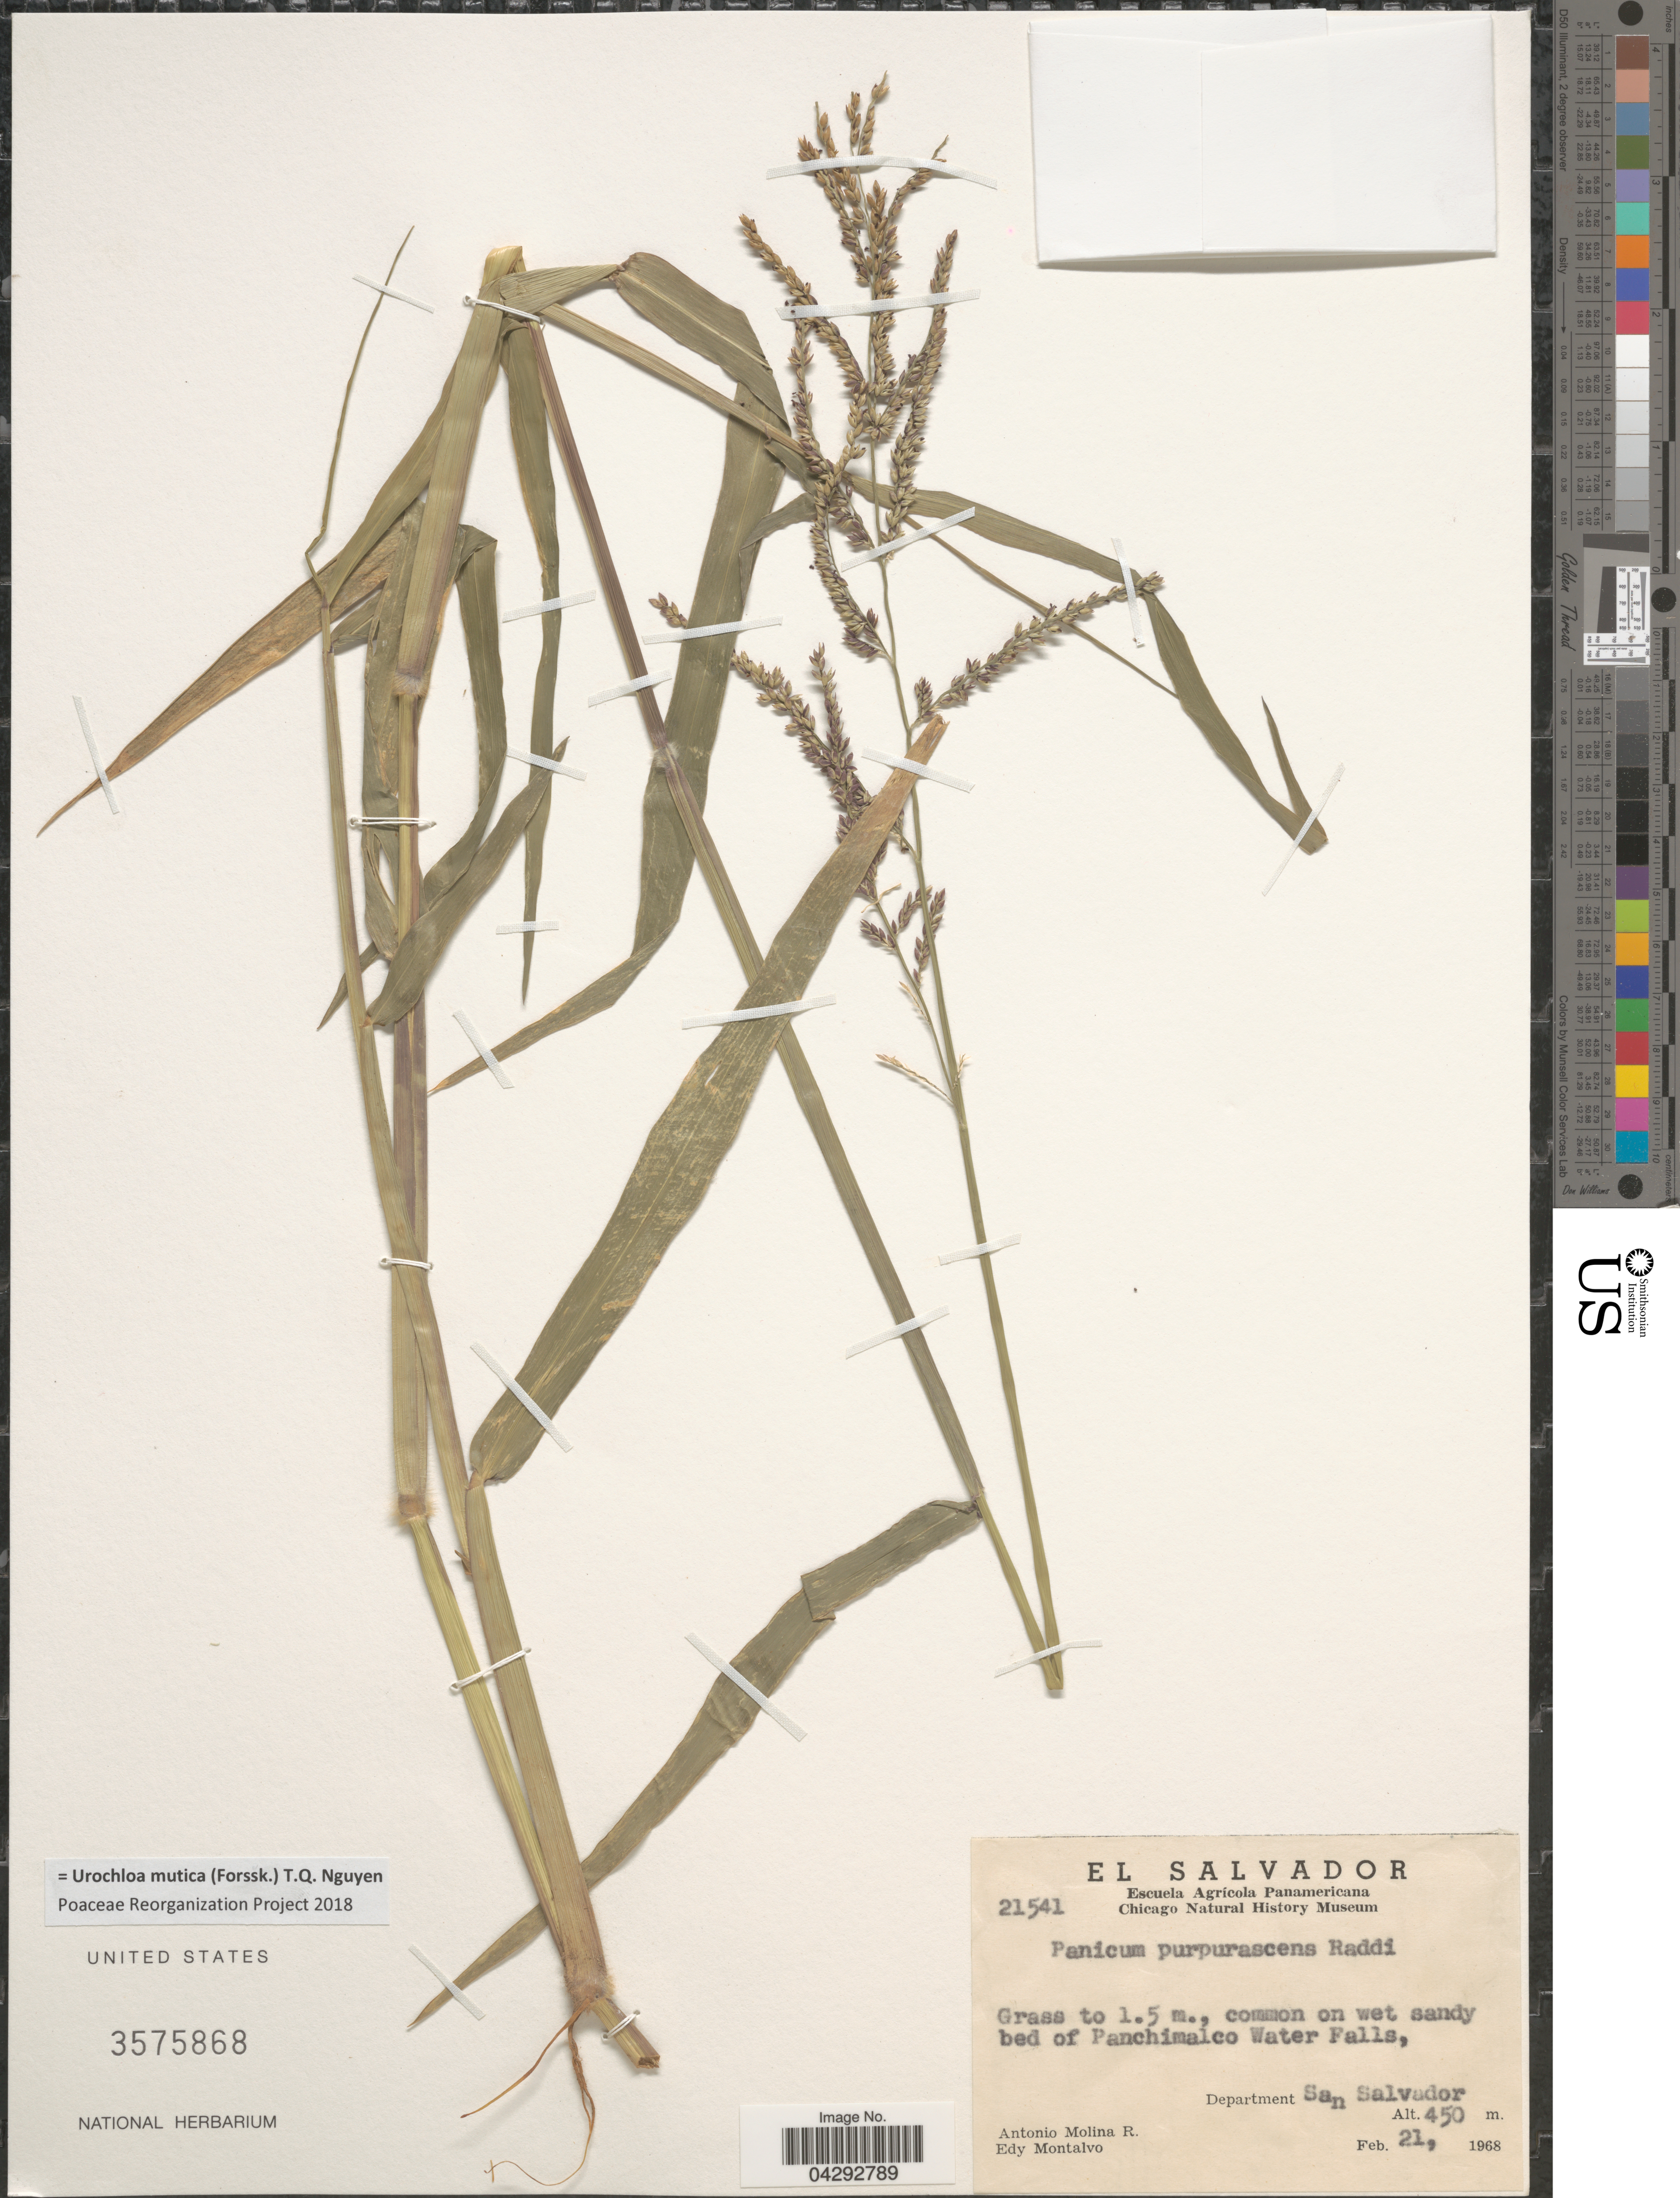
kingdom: Plantae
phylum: Tracheophyta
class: Liliopsida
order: Poales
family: Poaceae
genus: Urochloa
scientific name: Urochloa mutica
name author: (Forssk.) T.Q. Nguyen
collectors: A. Molina R. & E. A. Montalvo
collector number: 21541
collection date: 1968-02-21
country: El Salvador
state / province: San Salvador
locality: Common on wet sandy bed of Panchimalco Water Falls, Department San Salvador.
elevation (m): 450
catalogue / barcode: US 3575868